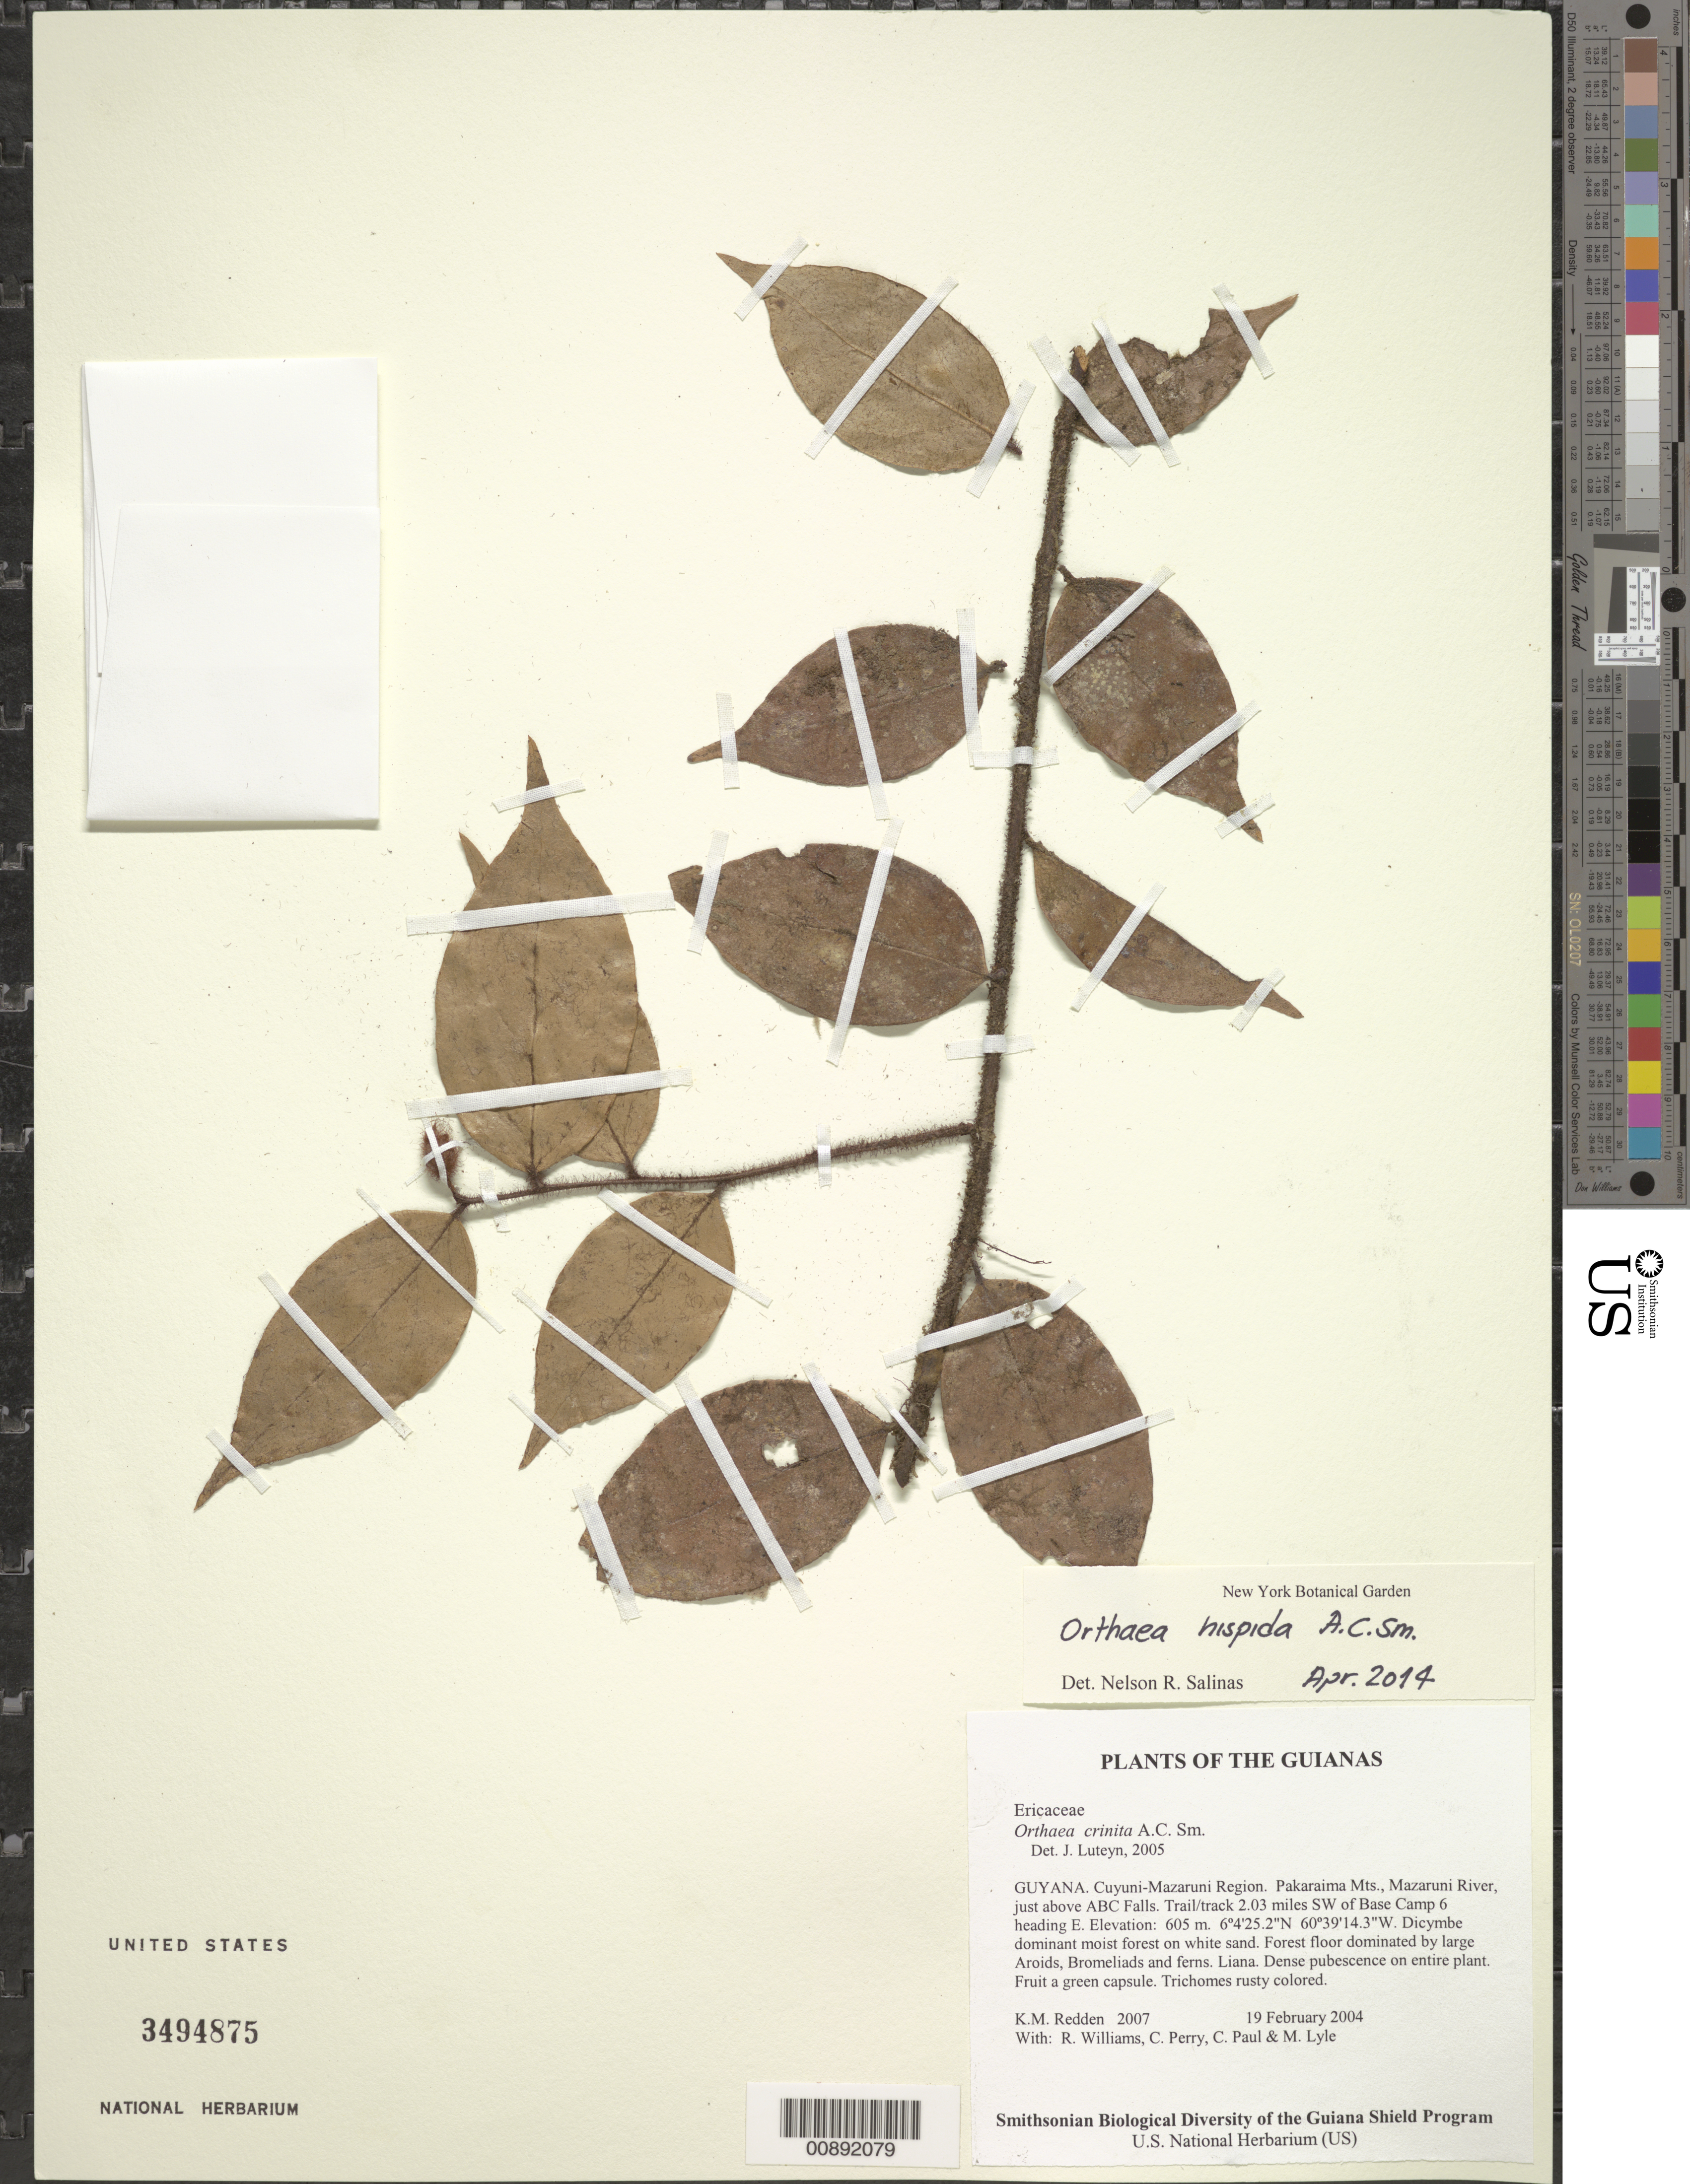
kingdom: Plantae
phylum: Tracheophyta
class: Magnoliopsida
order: Ericales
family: Ericaceae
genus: Orthaea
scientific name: Orthaea hispida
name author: A.C. Sm.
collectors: K. M. Redden, R. Williams, C. Perry, C. Paul & M. Lyle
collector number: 2007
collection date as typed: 19 February 2004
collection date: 2004-02-19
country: Guyana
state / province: Cuyuni-Mazaruni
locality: Pakaraima Mts., Mazaruni River. Just above ABC Falls. Trail/track 2.03 miles SW of Base Camp 6 heading East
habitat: Dicymbe dominant moist forest on white sand. Forest floor dominated by large aroids, bromeliads and ferns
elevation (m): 605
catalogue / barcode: US 3494875